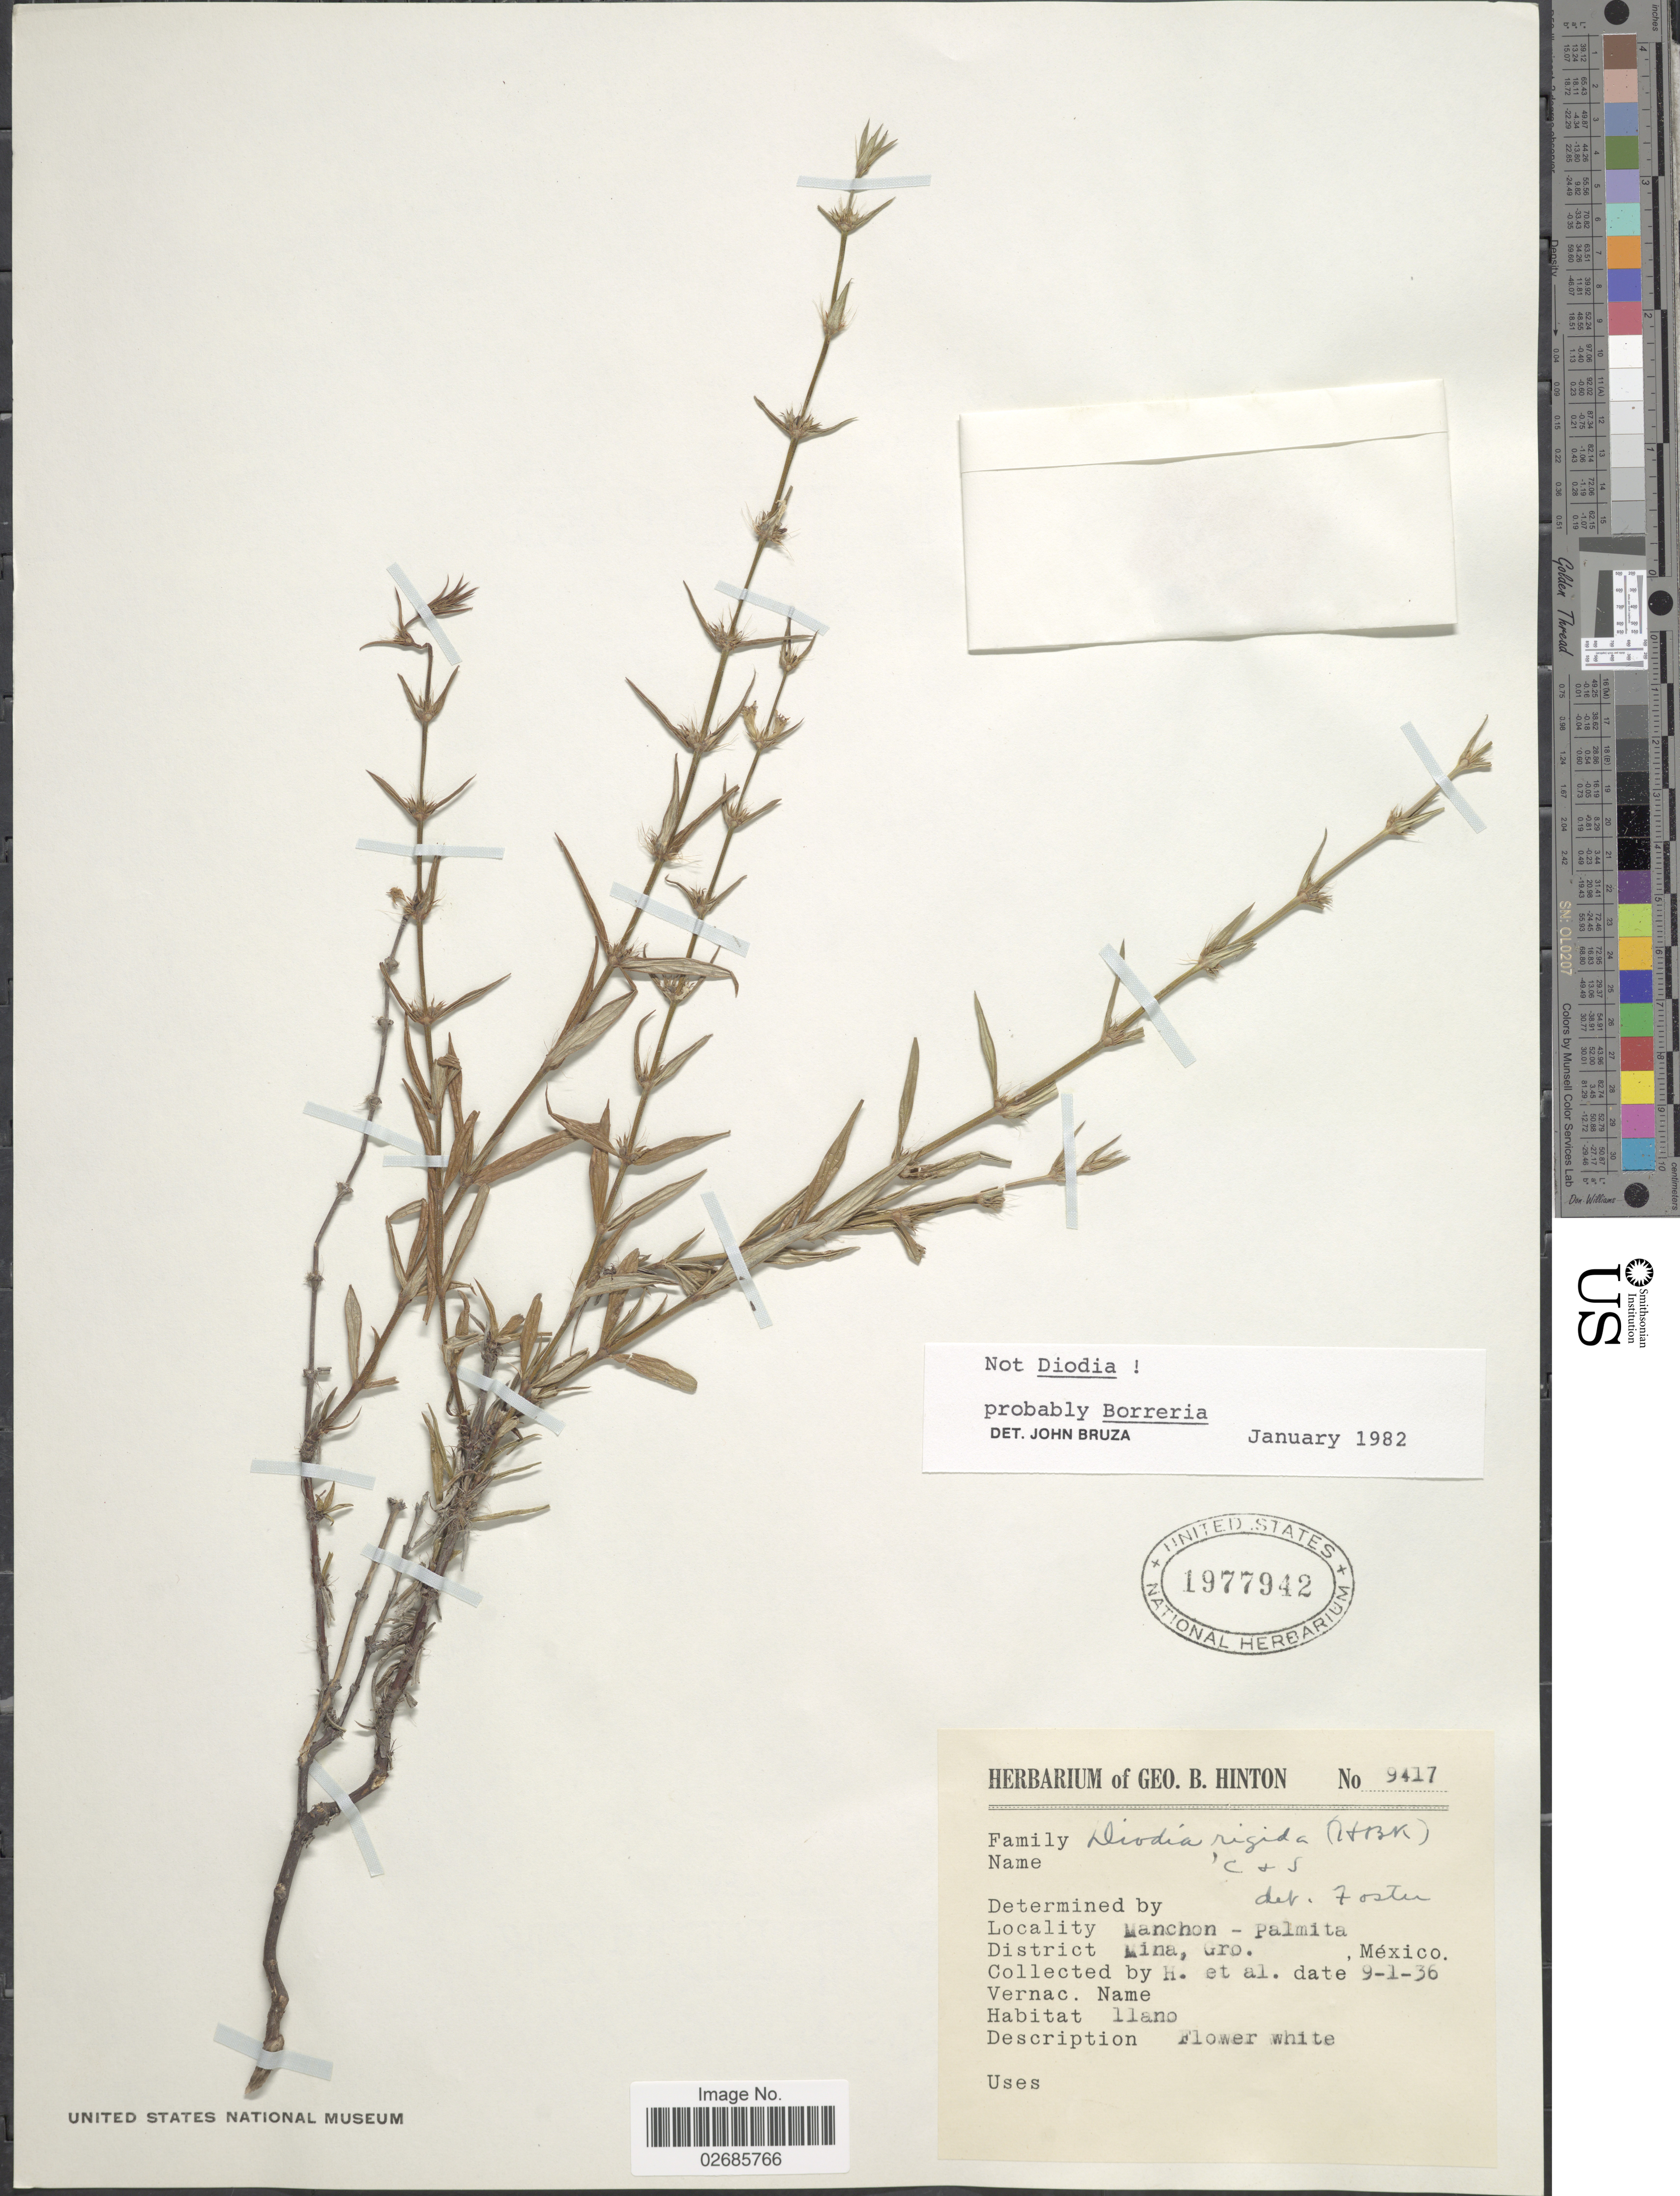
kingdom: Plantae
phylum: Tracheophyta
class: Magnoliopsida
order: Gentianales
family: Rubiaceae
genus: Borreria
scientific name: Borreria sp.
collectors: G. B. Hinton & et al.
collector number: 9417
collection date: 1936-01-09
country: Mexico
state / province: Guerrero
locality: Manchin - Palmita, District Mina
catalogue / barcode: US 1977942